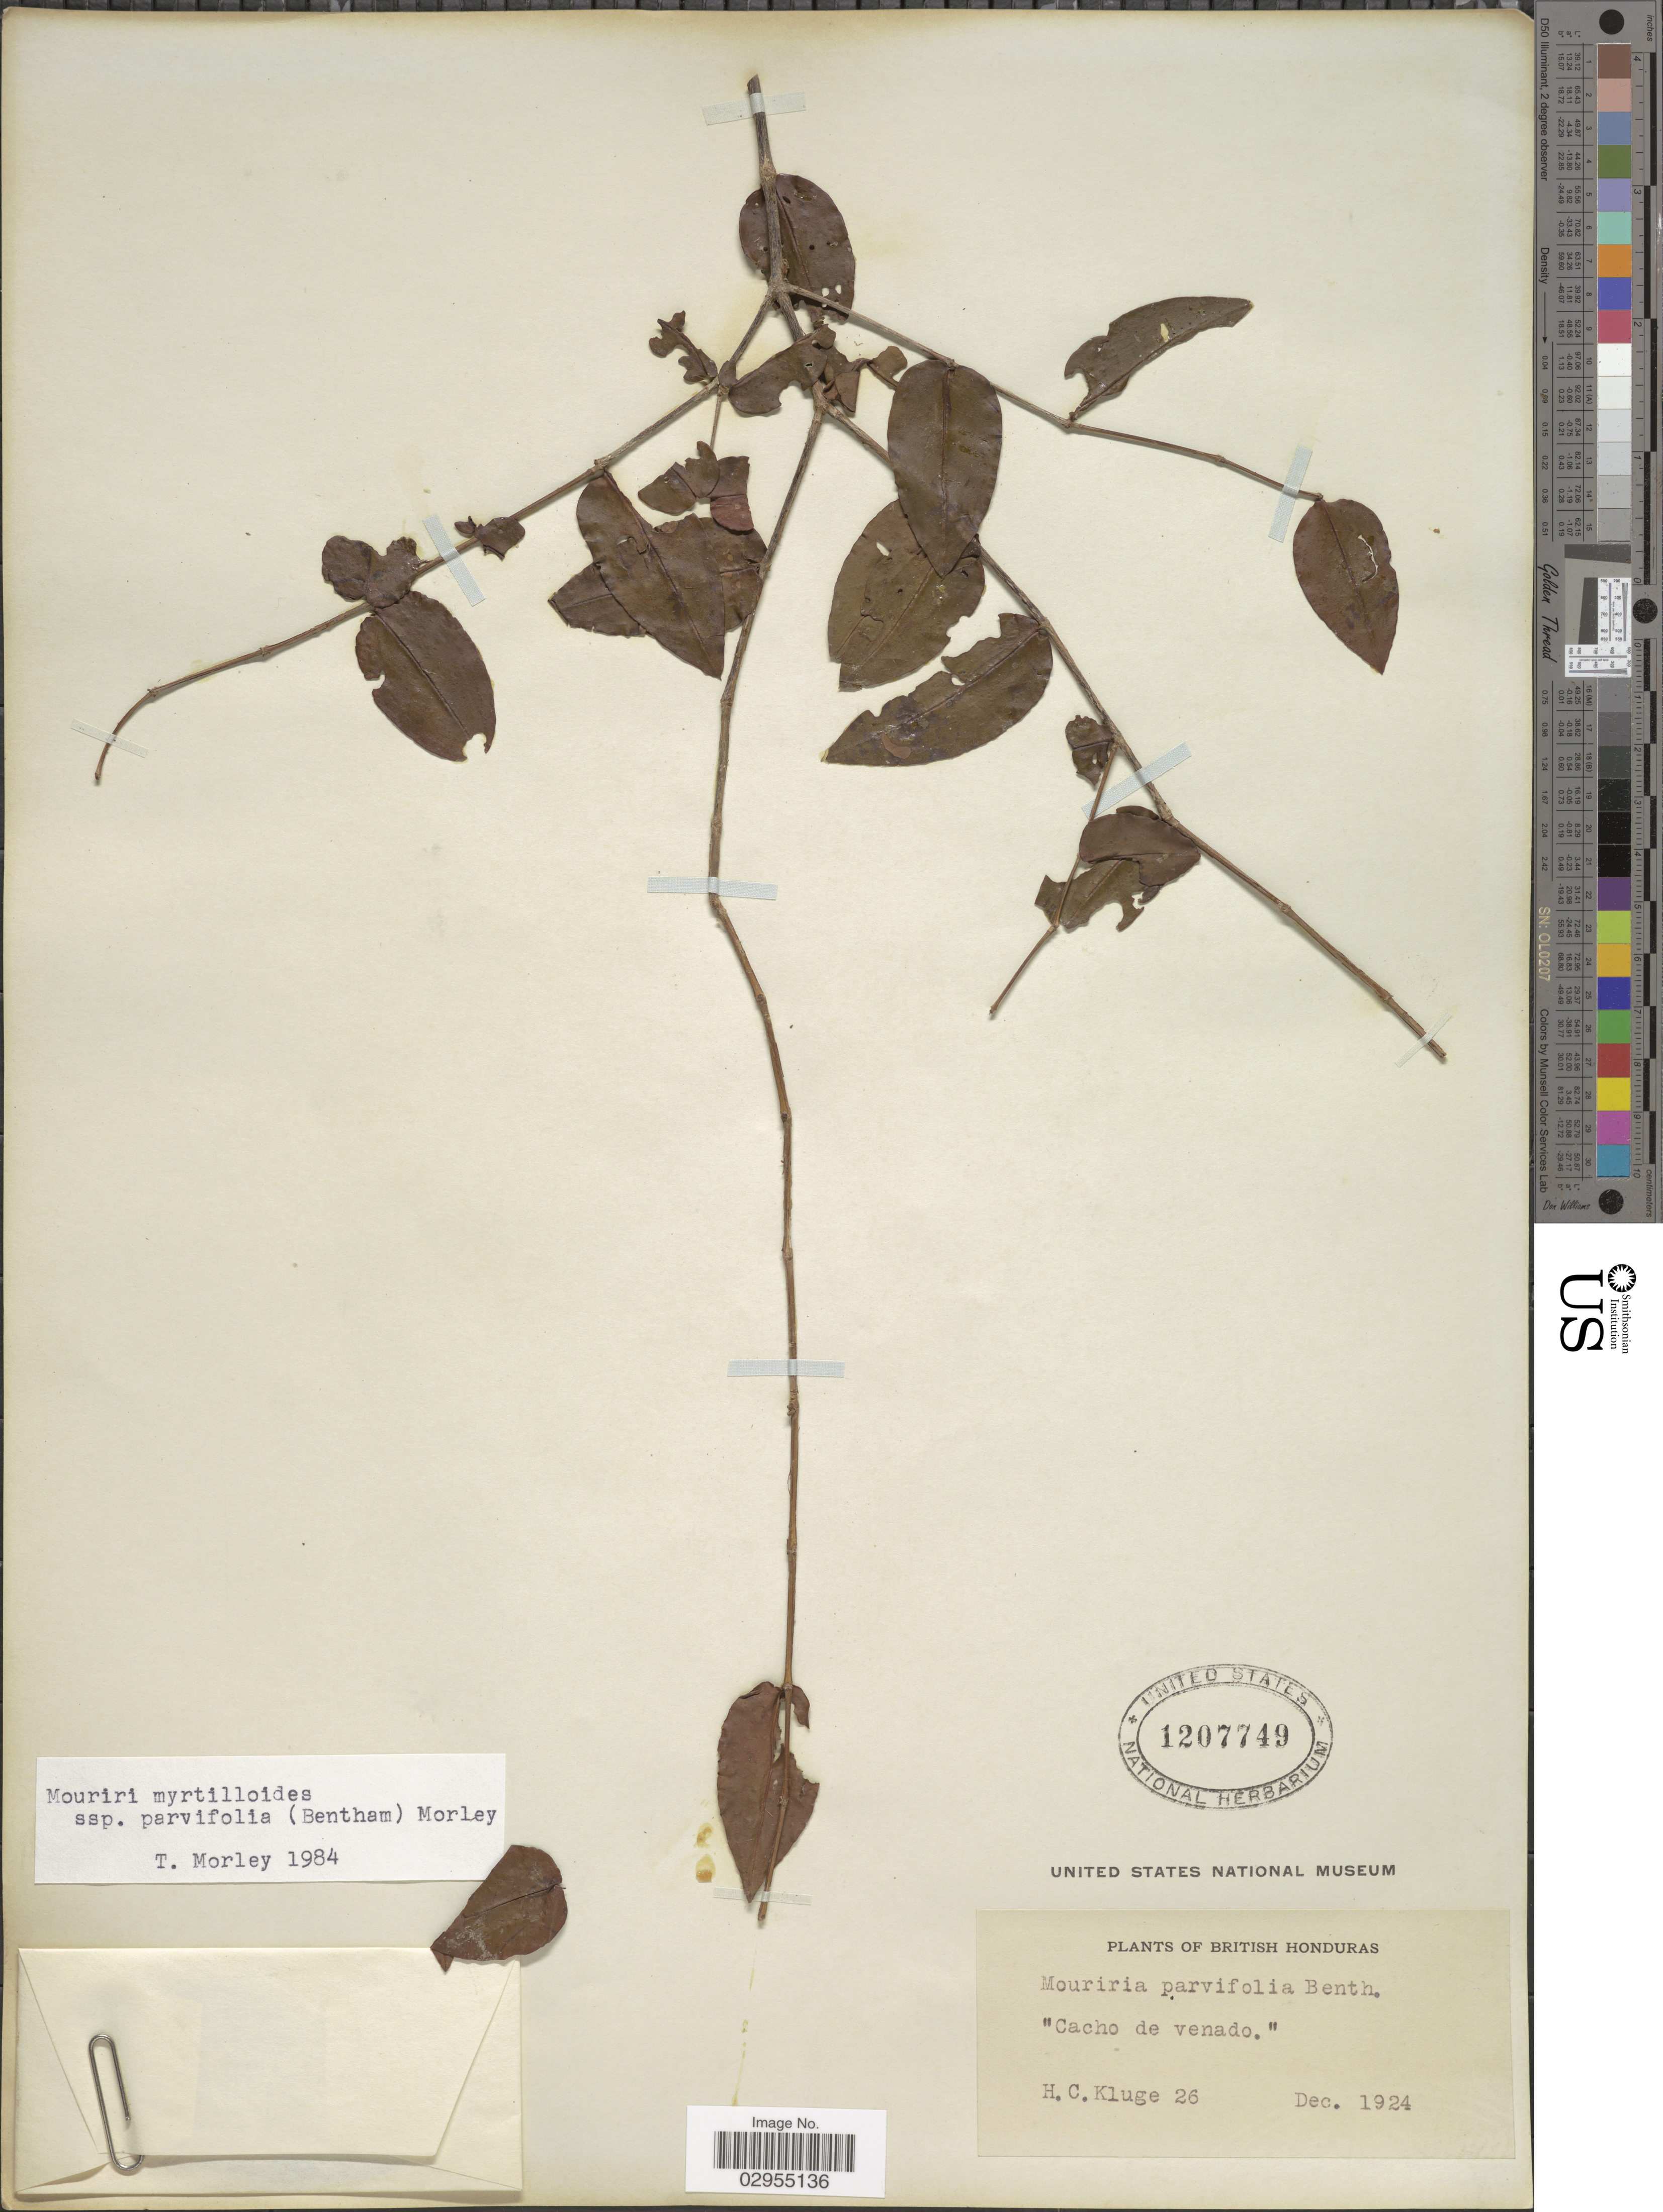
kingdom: Plantae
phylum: Tracheophyta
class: Magnoliopsida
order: Myrtales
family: Melastomataceae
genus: Mouriri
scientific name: Mouriri parvifolia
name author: Benth.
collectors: H. C. Kluge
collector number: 26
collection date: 1924-12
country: Belize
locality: British Honduras.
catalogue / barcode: US 1207749